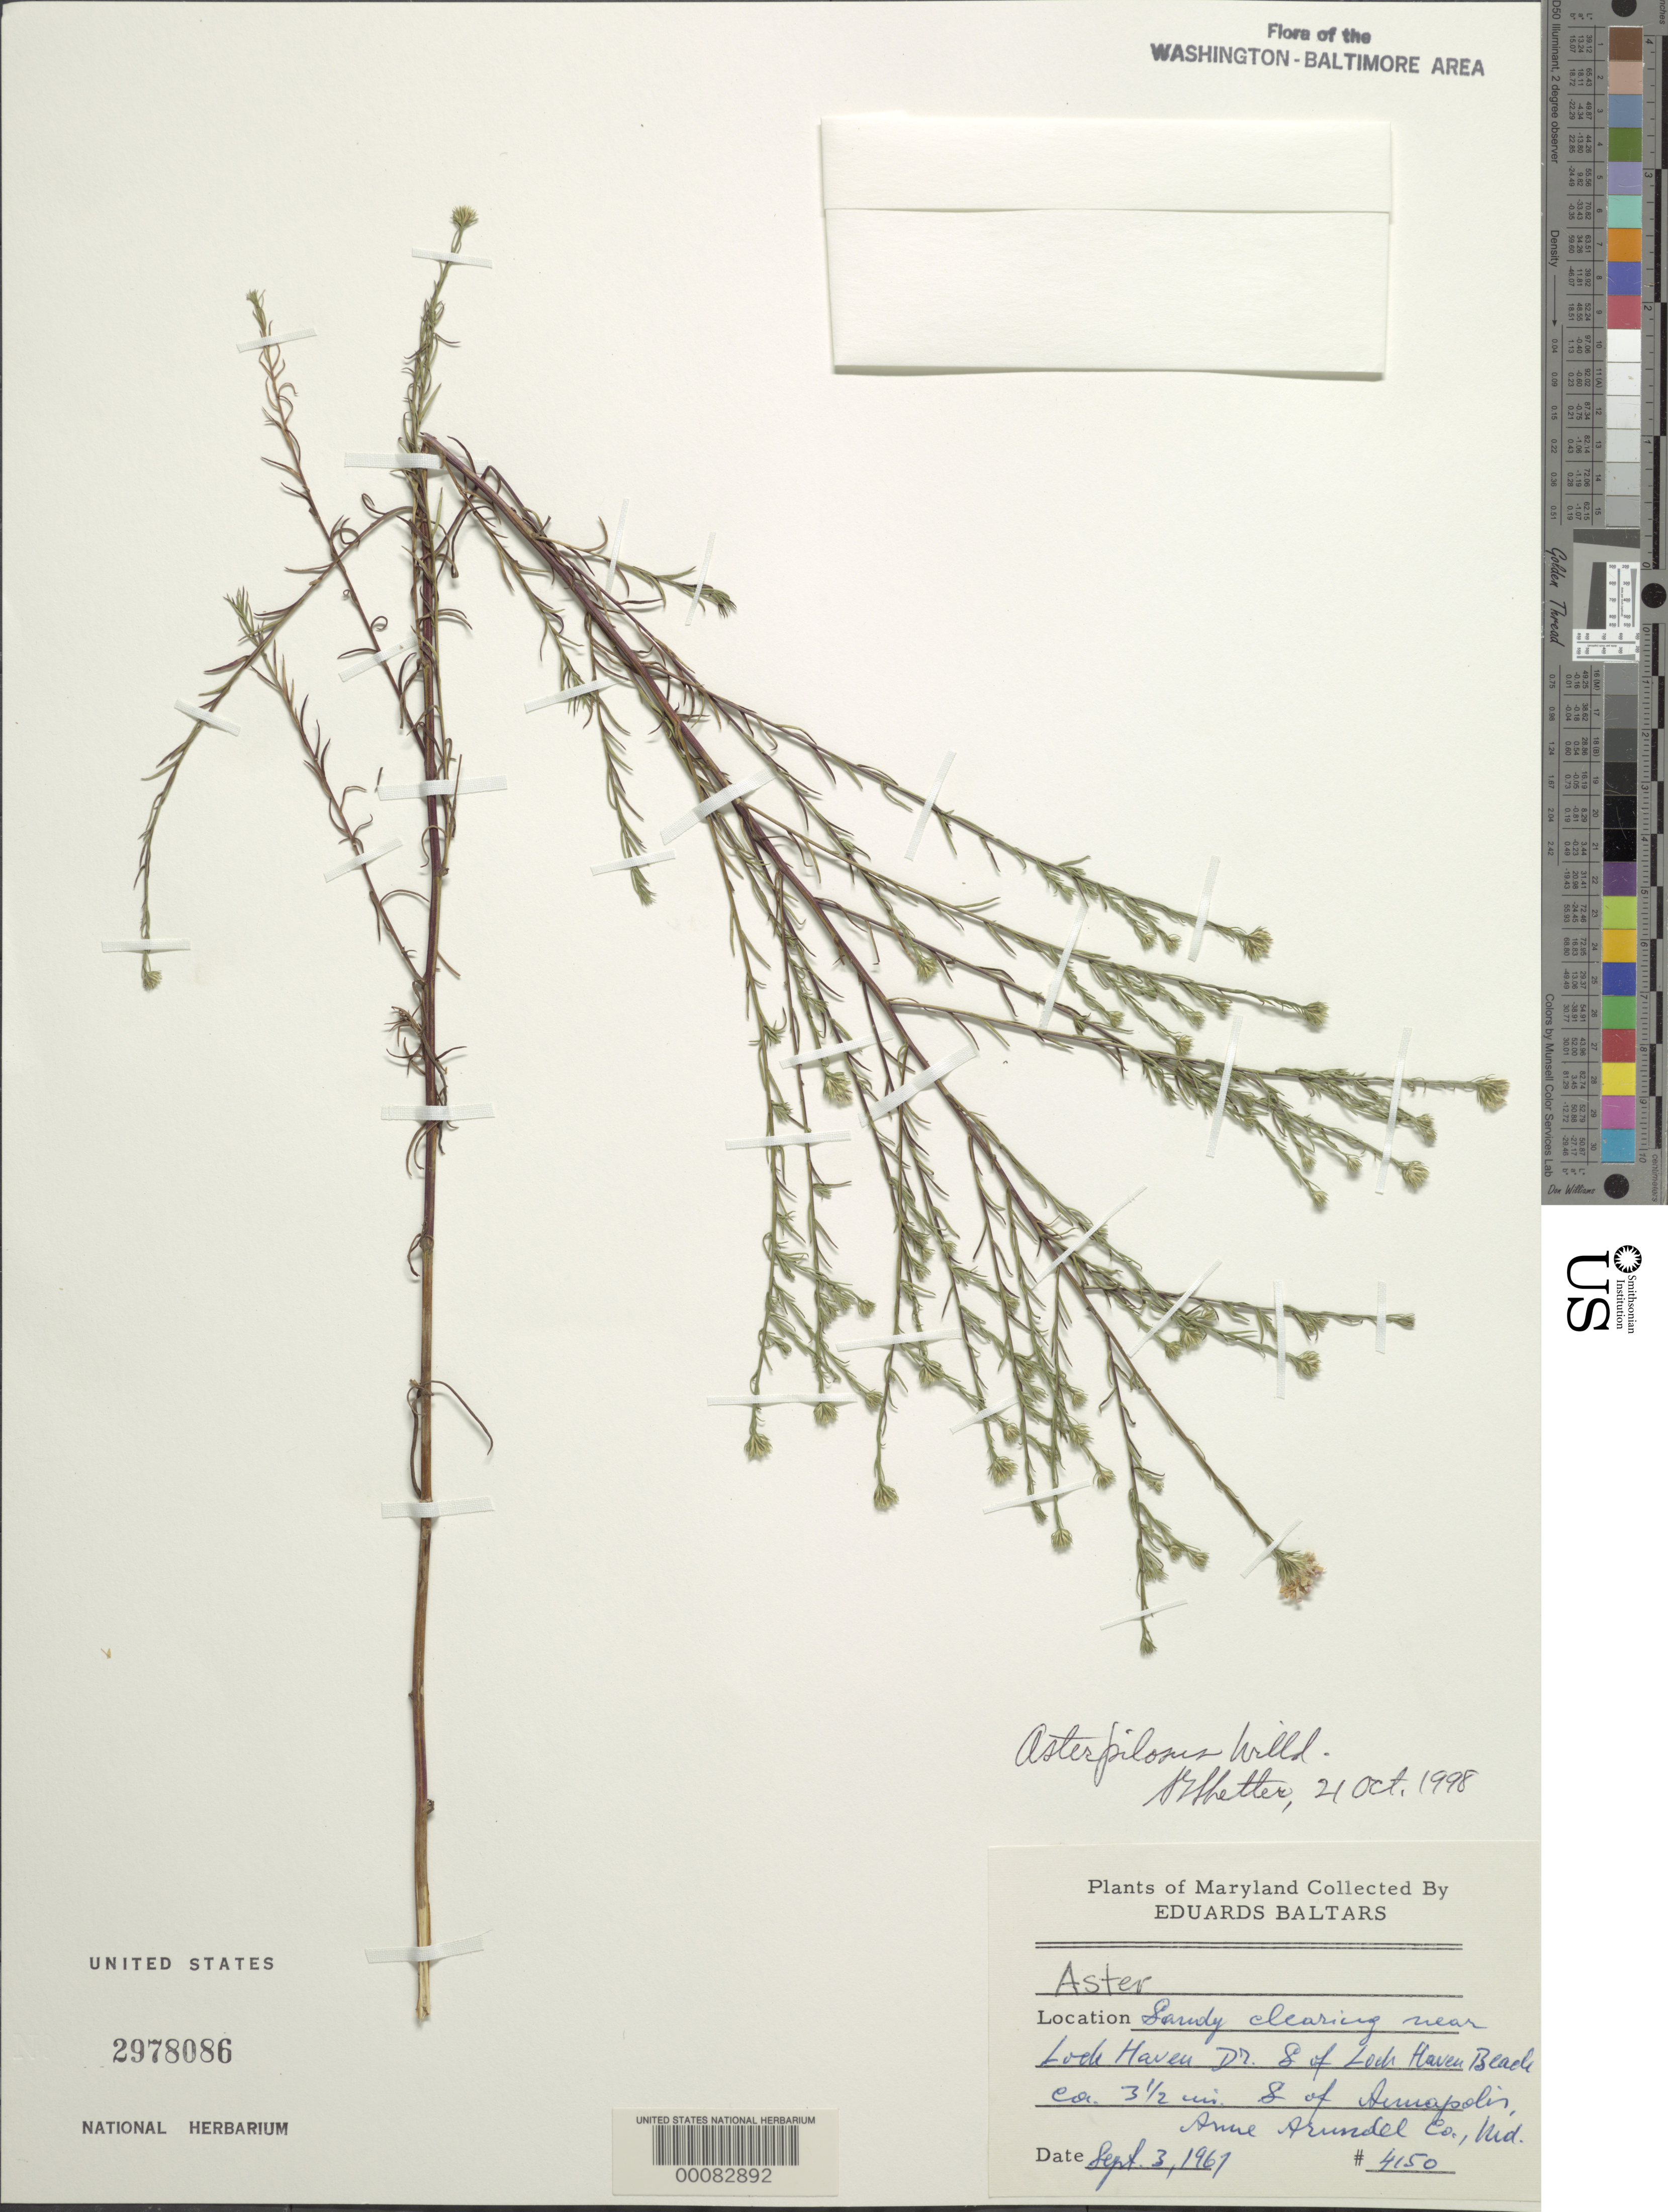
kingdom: Plantae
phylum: Tracheophyta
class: Magnoliopsida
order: Asterales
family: Asteraceae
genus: Symphyotrichum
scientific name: Symphyotrichum pilosum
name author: (Willd.) G.L. Nesom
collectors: E. Baltars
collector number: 4150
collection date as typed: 03 Sep 1967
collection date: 1967-09-03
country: United States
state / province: Maryland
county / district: Anne Arundel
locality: Loch Haven Drive south of Annapolis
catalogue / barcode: US 2978086